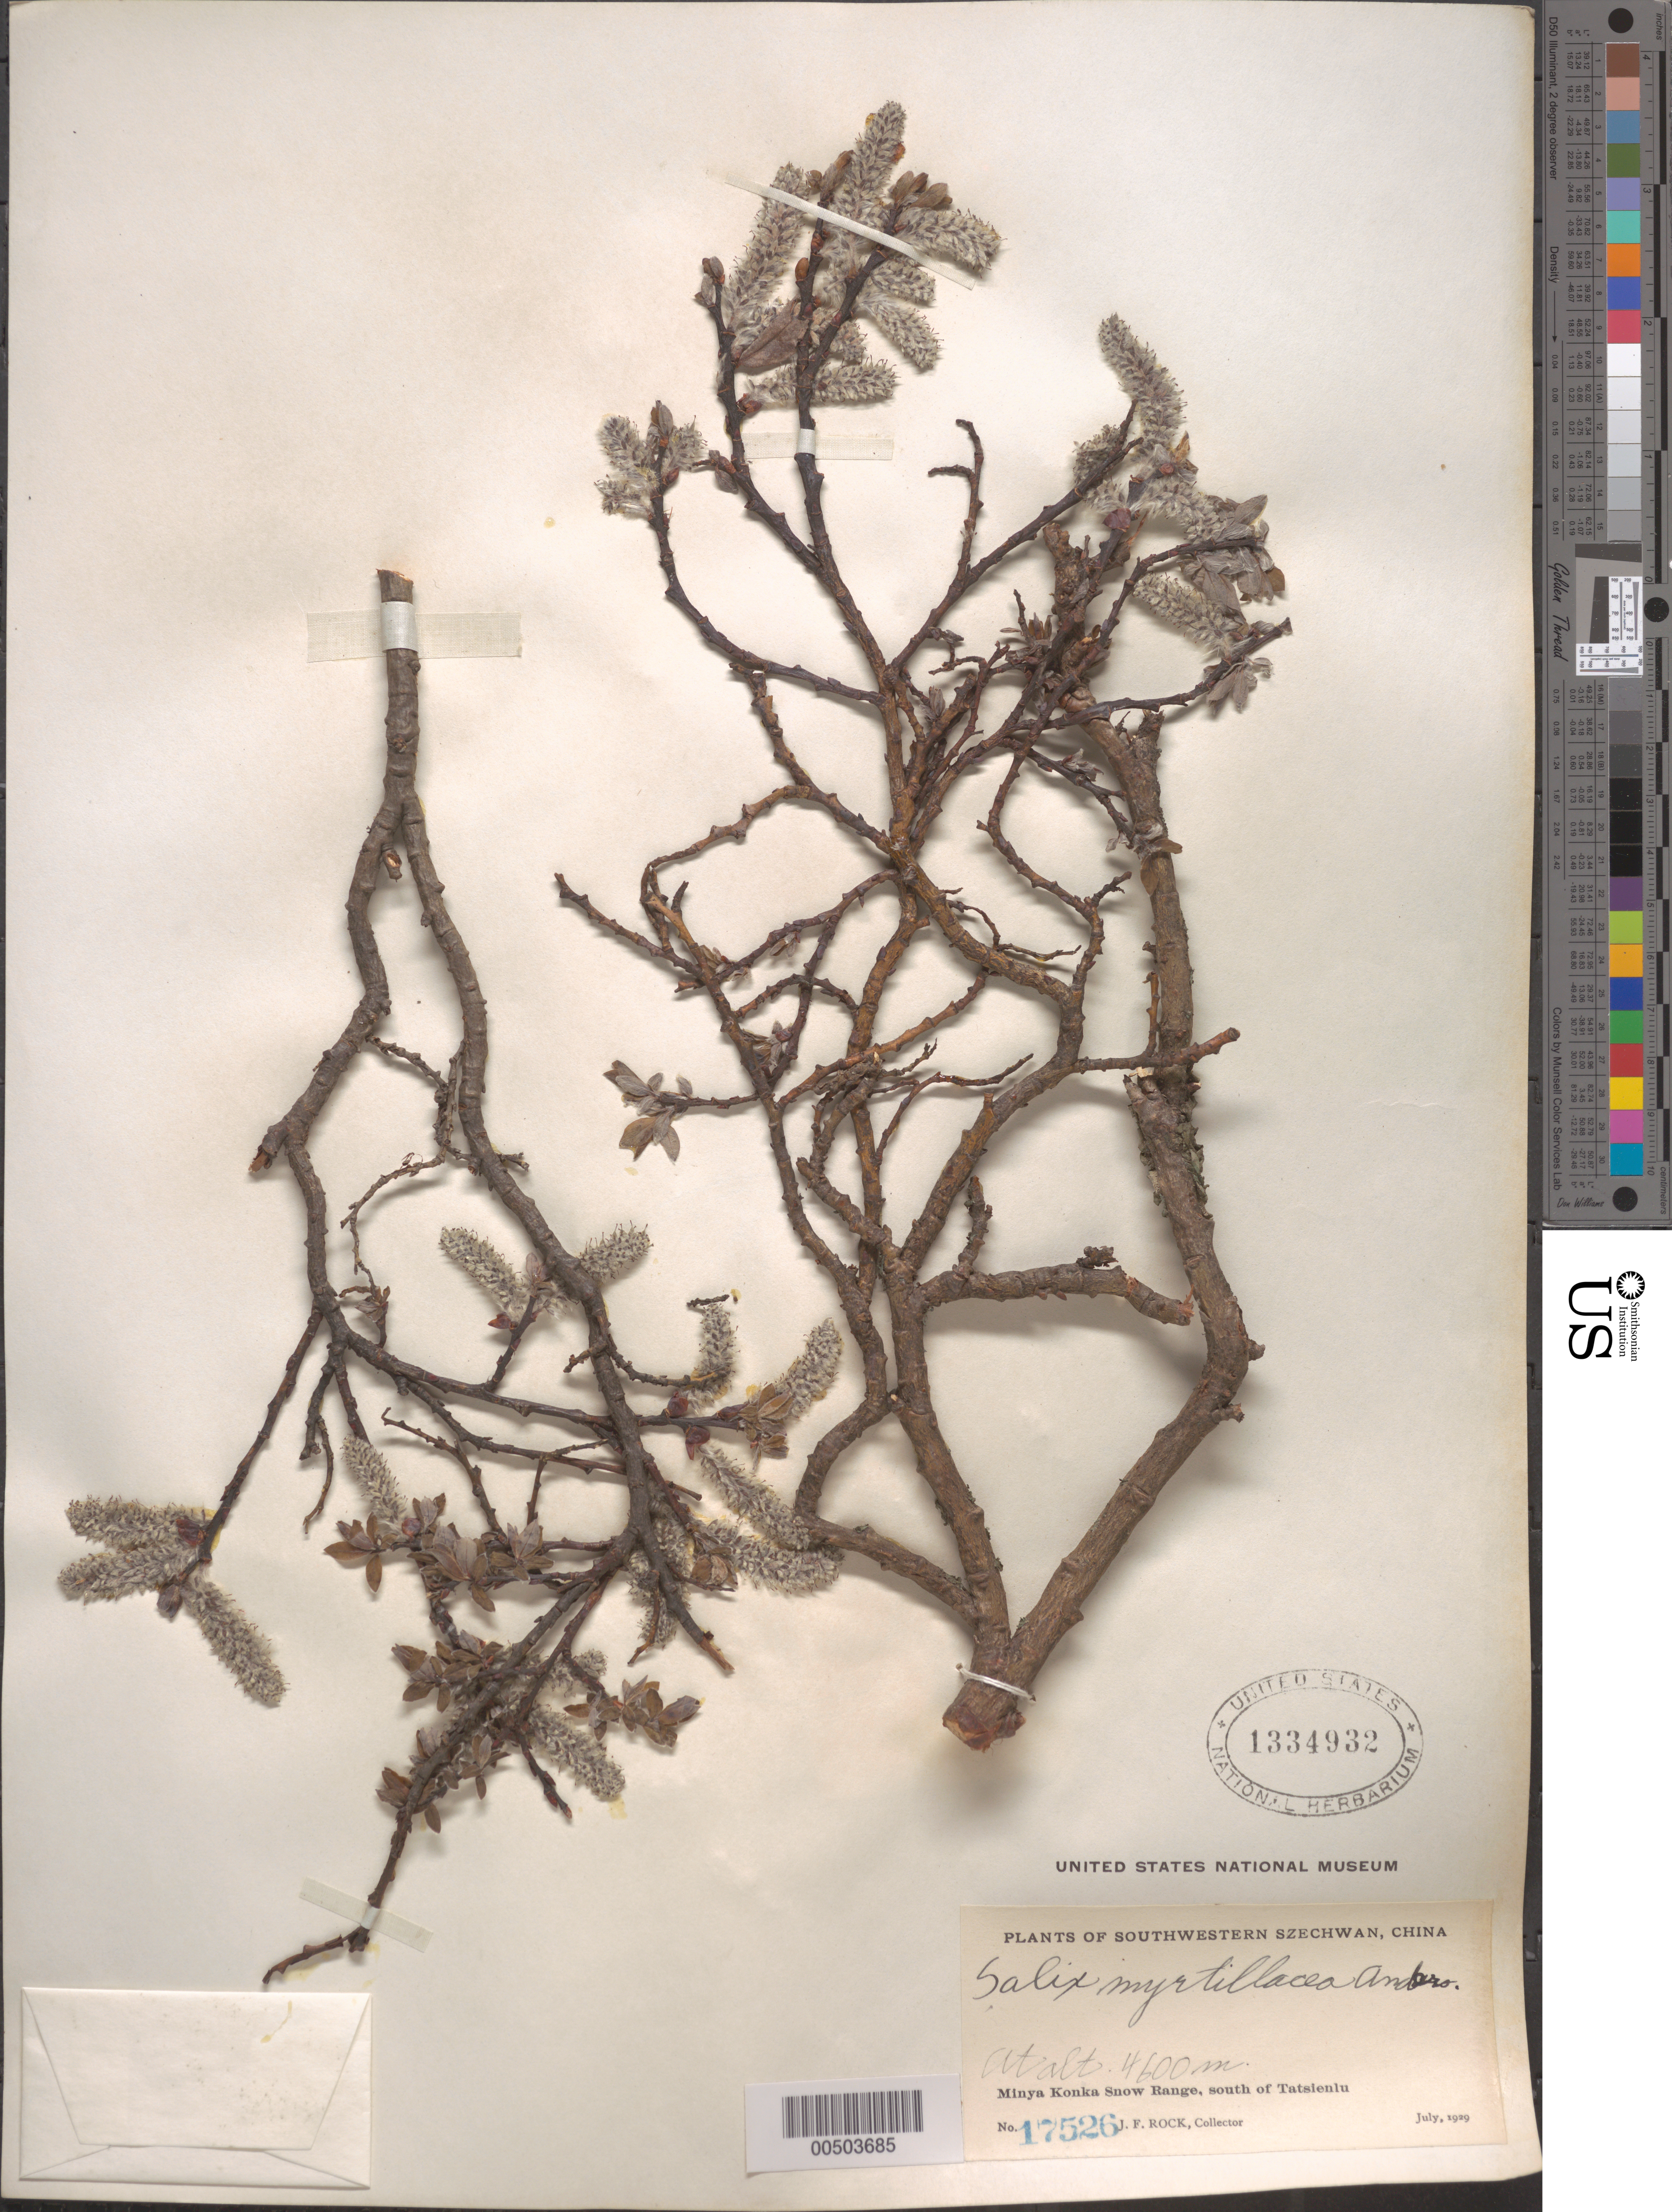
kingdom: Plantae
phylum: Tracheophyta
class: Magnoliopsida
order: Malpighiales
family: Salicaceae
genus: Salix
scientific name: Salix myrtillacea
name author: Andersson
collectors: J. F. Rock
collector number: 17526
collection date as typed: Jul 1929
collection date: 1929-07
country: China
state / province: Sichuan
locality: Southwestern Szechwan. Minya Konka Snow Range, south of Tatsienlu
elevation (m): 4600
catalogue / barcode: US 1334932